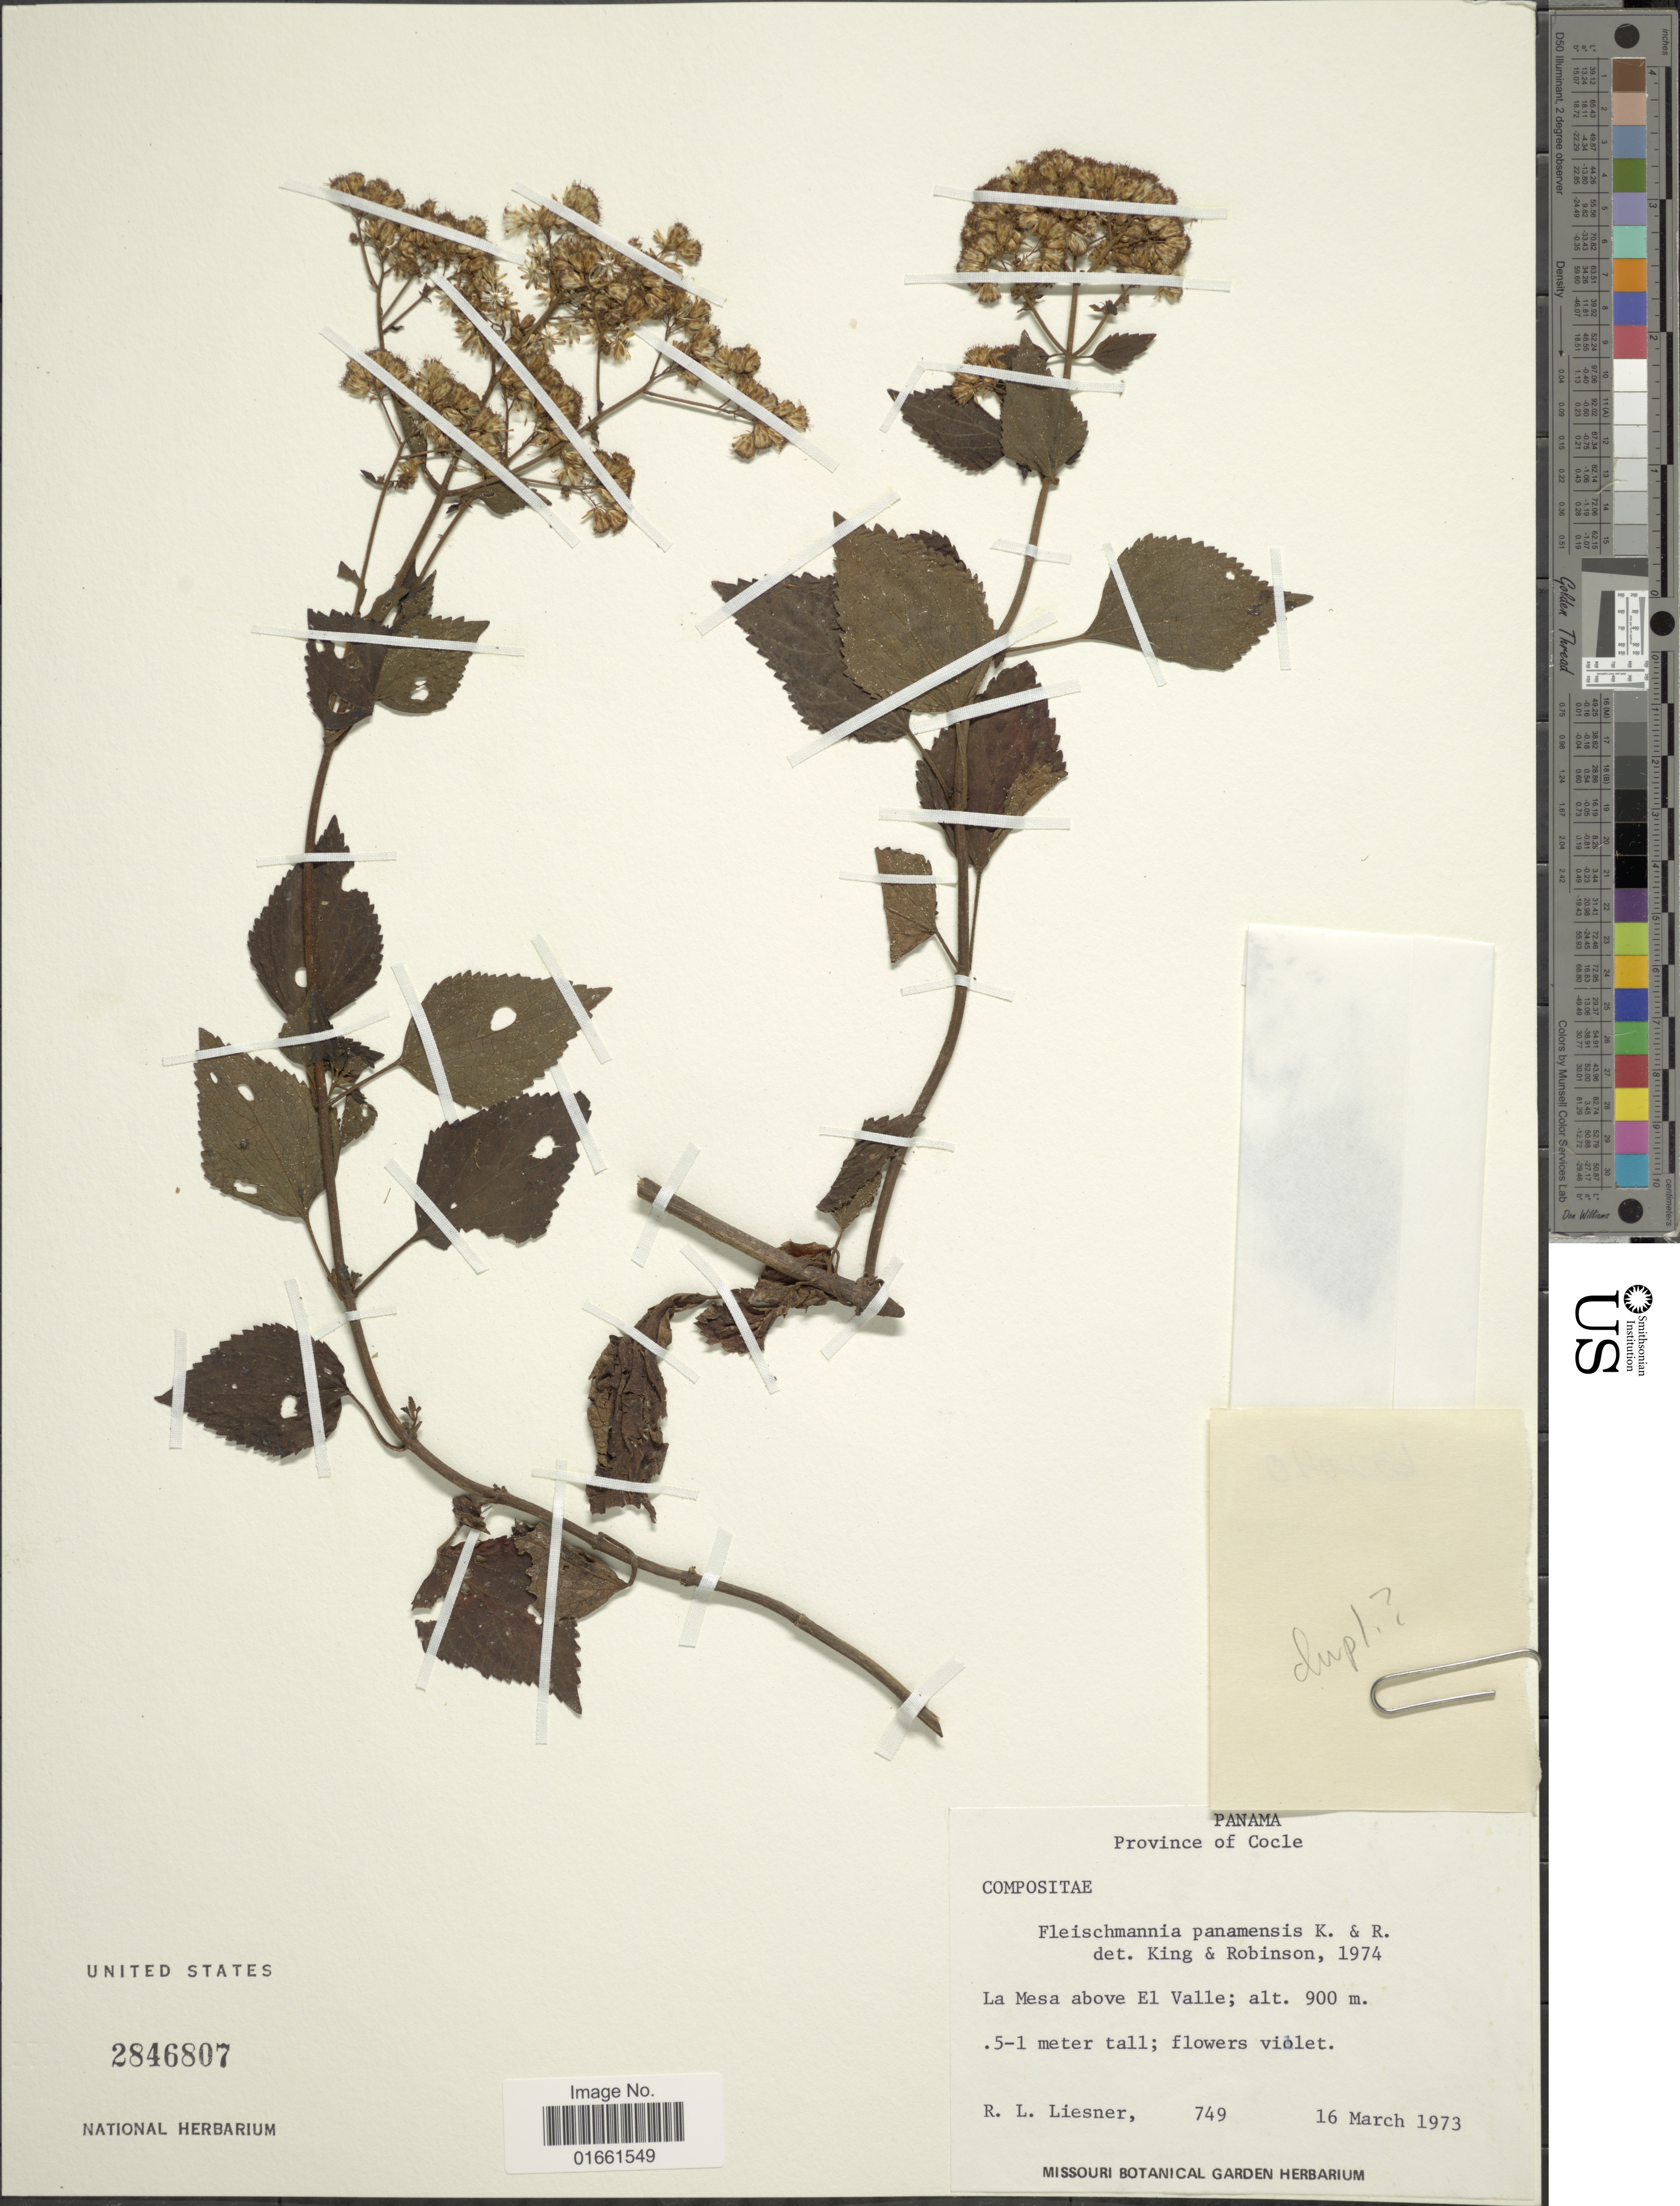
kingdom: Plantae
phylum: Tracheophyta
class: Magnoliopsida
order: Asterales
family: Asteraceae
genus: Fleischmannia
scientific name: Fleischmannia panamensis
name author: R.M. King & H. Rob.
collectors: R. L. Liesner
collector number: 749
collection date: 1973-03-16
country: Panama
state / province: Coclé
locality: La Mesa above El Valle.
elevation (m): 900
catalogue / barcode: US 2846807